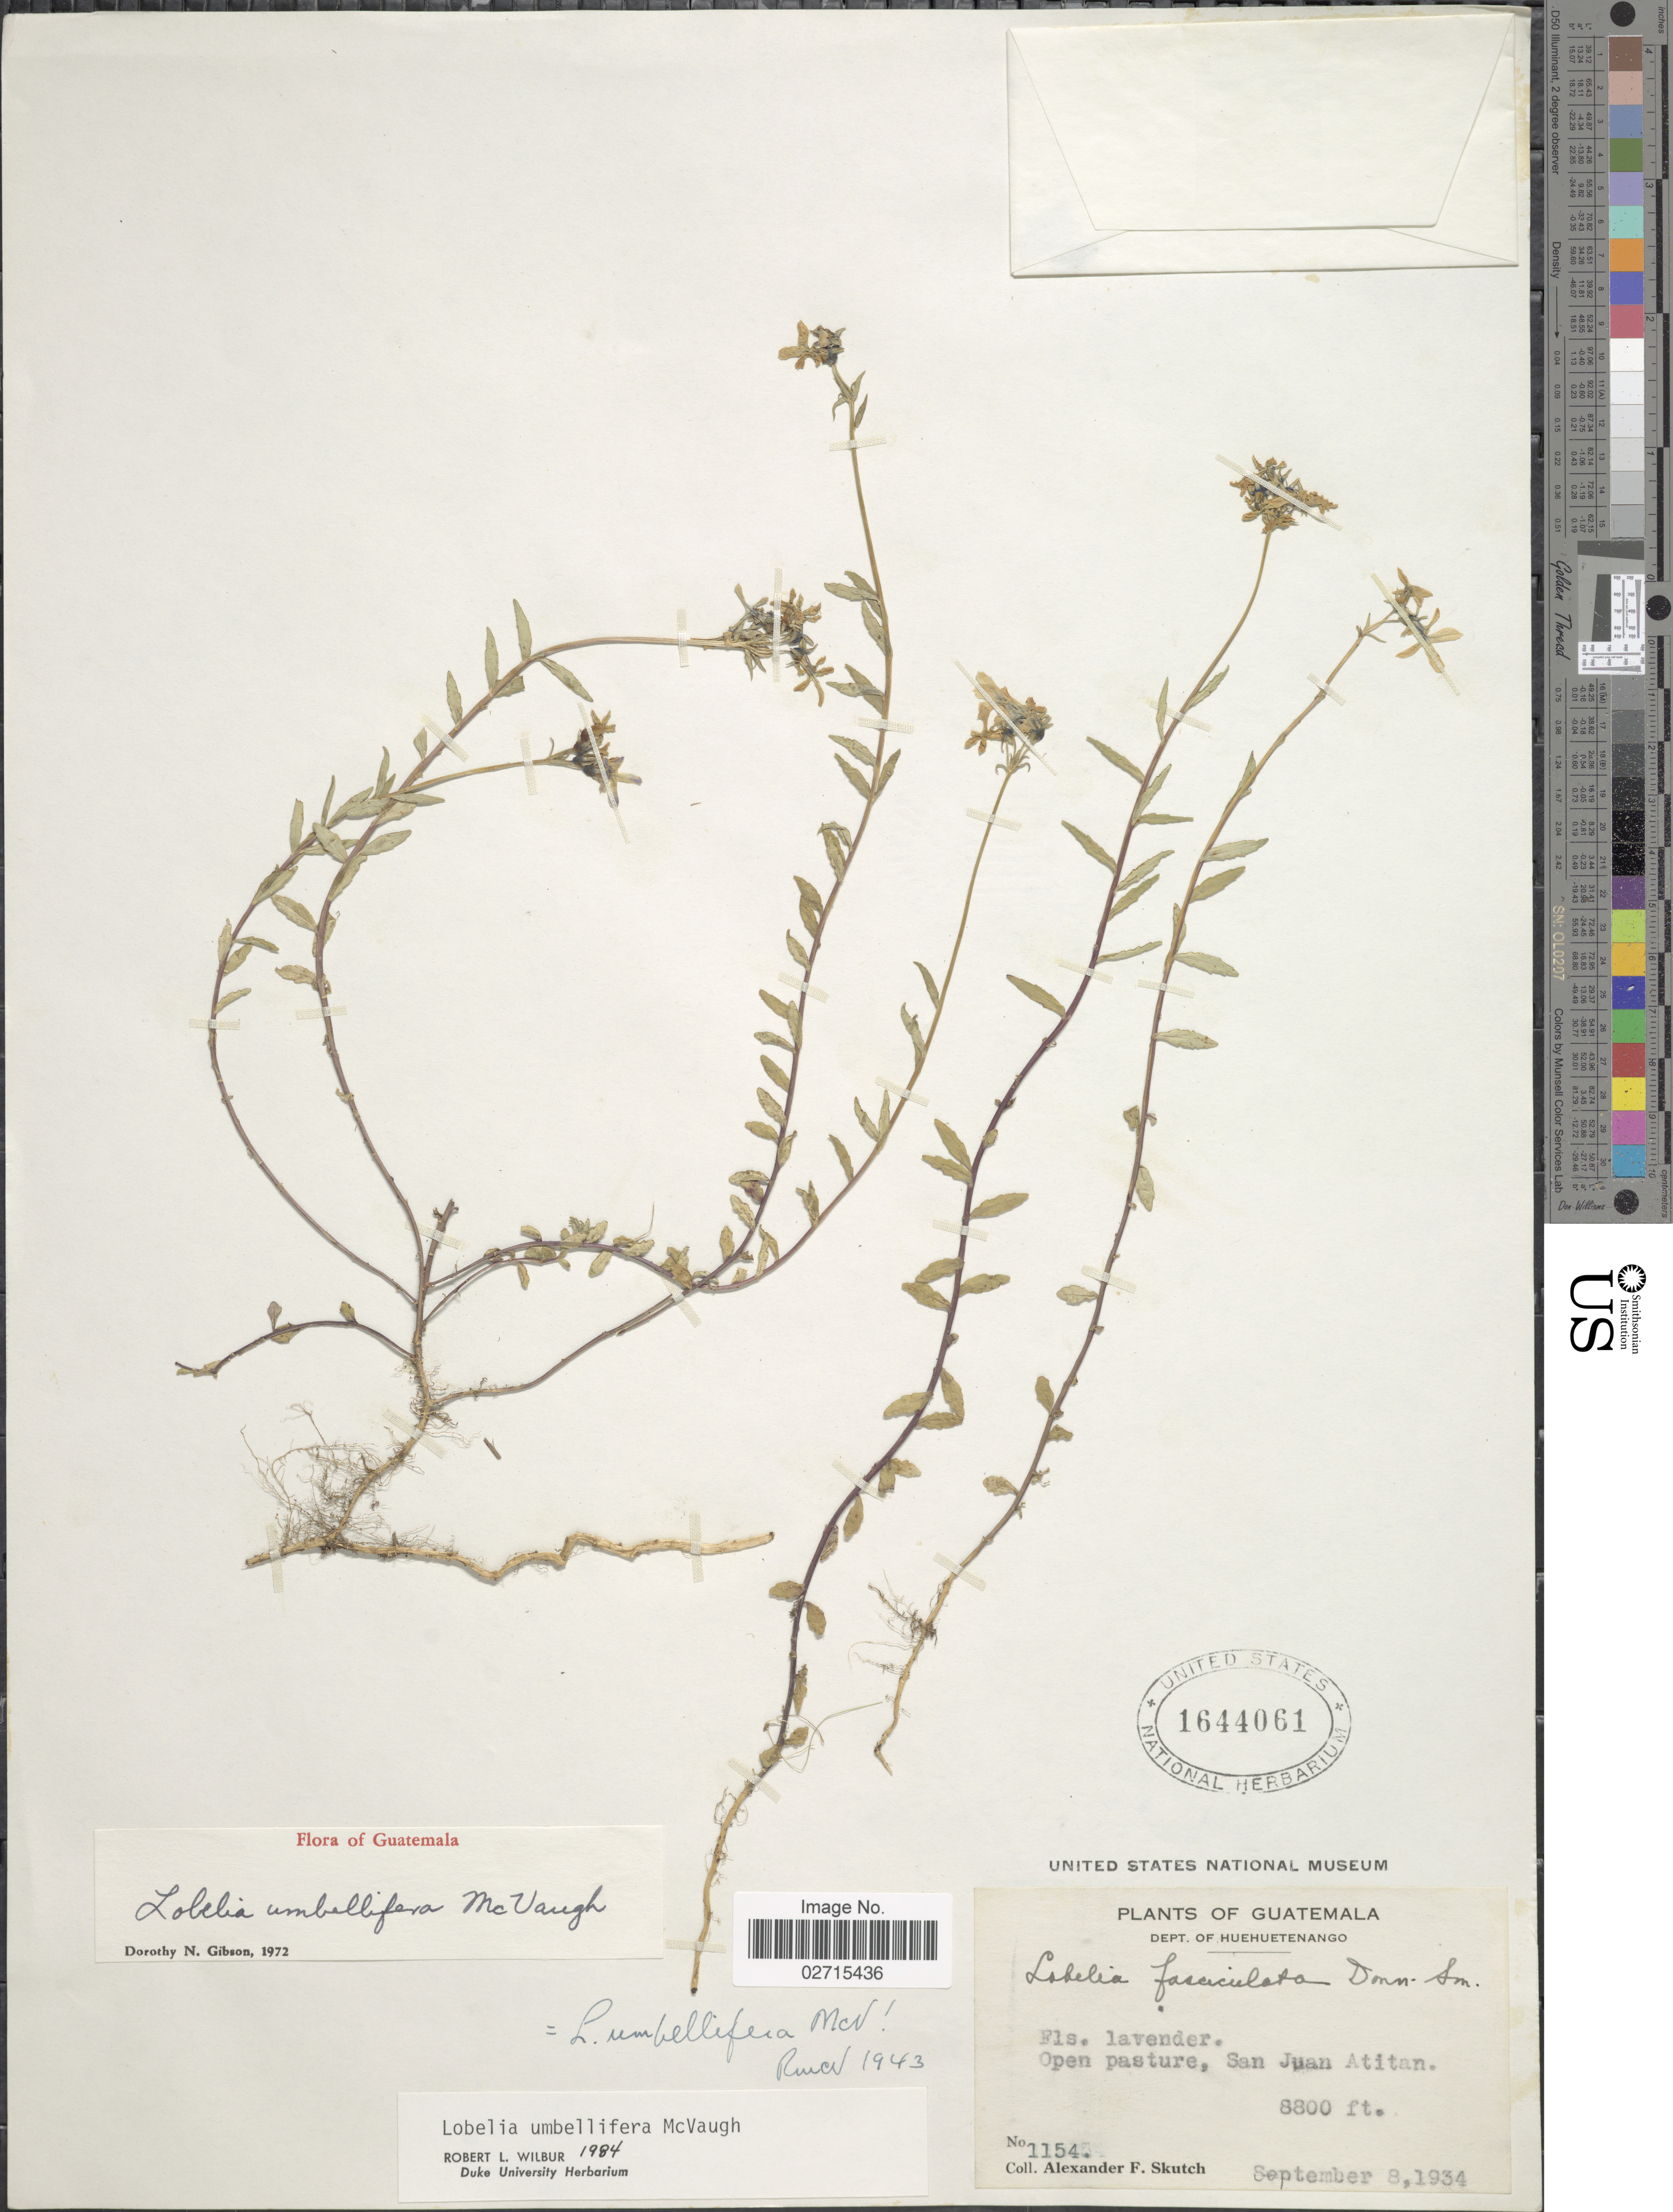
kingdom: Plantae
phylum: Tracheophyta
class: Magnoliopsida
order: Asterales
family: Campanulaceae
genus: Lobelia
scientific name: Lobelia umbellifera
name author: McVaugh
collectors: A. F. Skutch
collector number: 1154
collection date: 1934-09-08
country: Guatemala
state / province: Huehuetenango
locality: Dept. Huehuetenango, Open pasture, San Juan Atitan.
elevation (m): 2682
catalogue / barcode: US 1644061